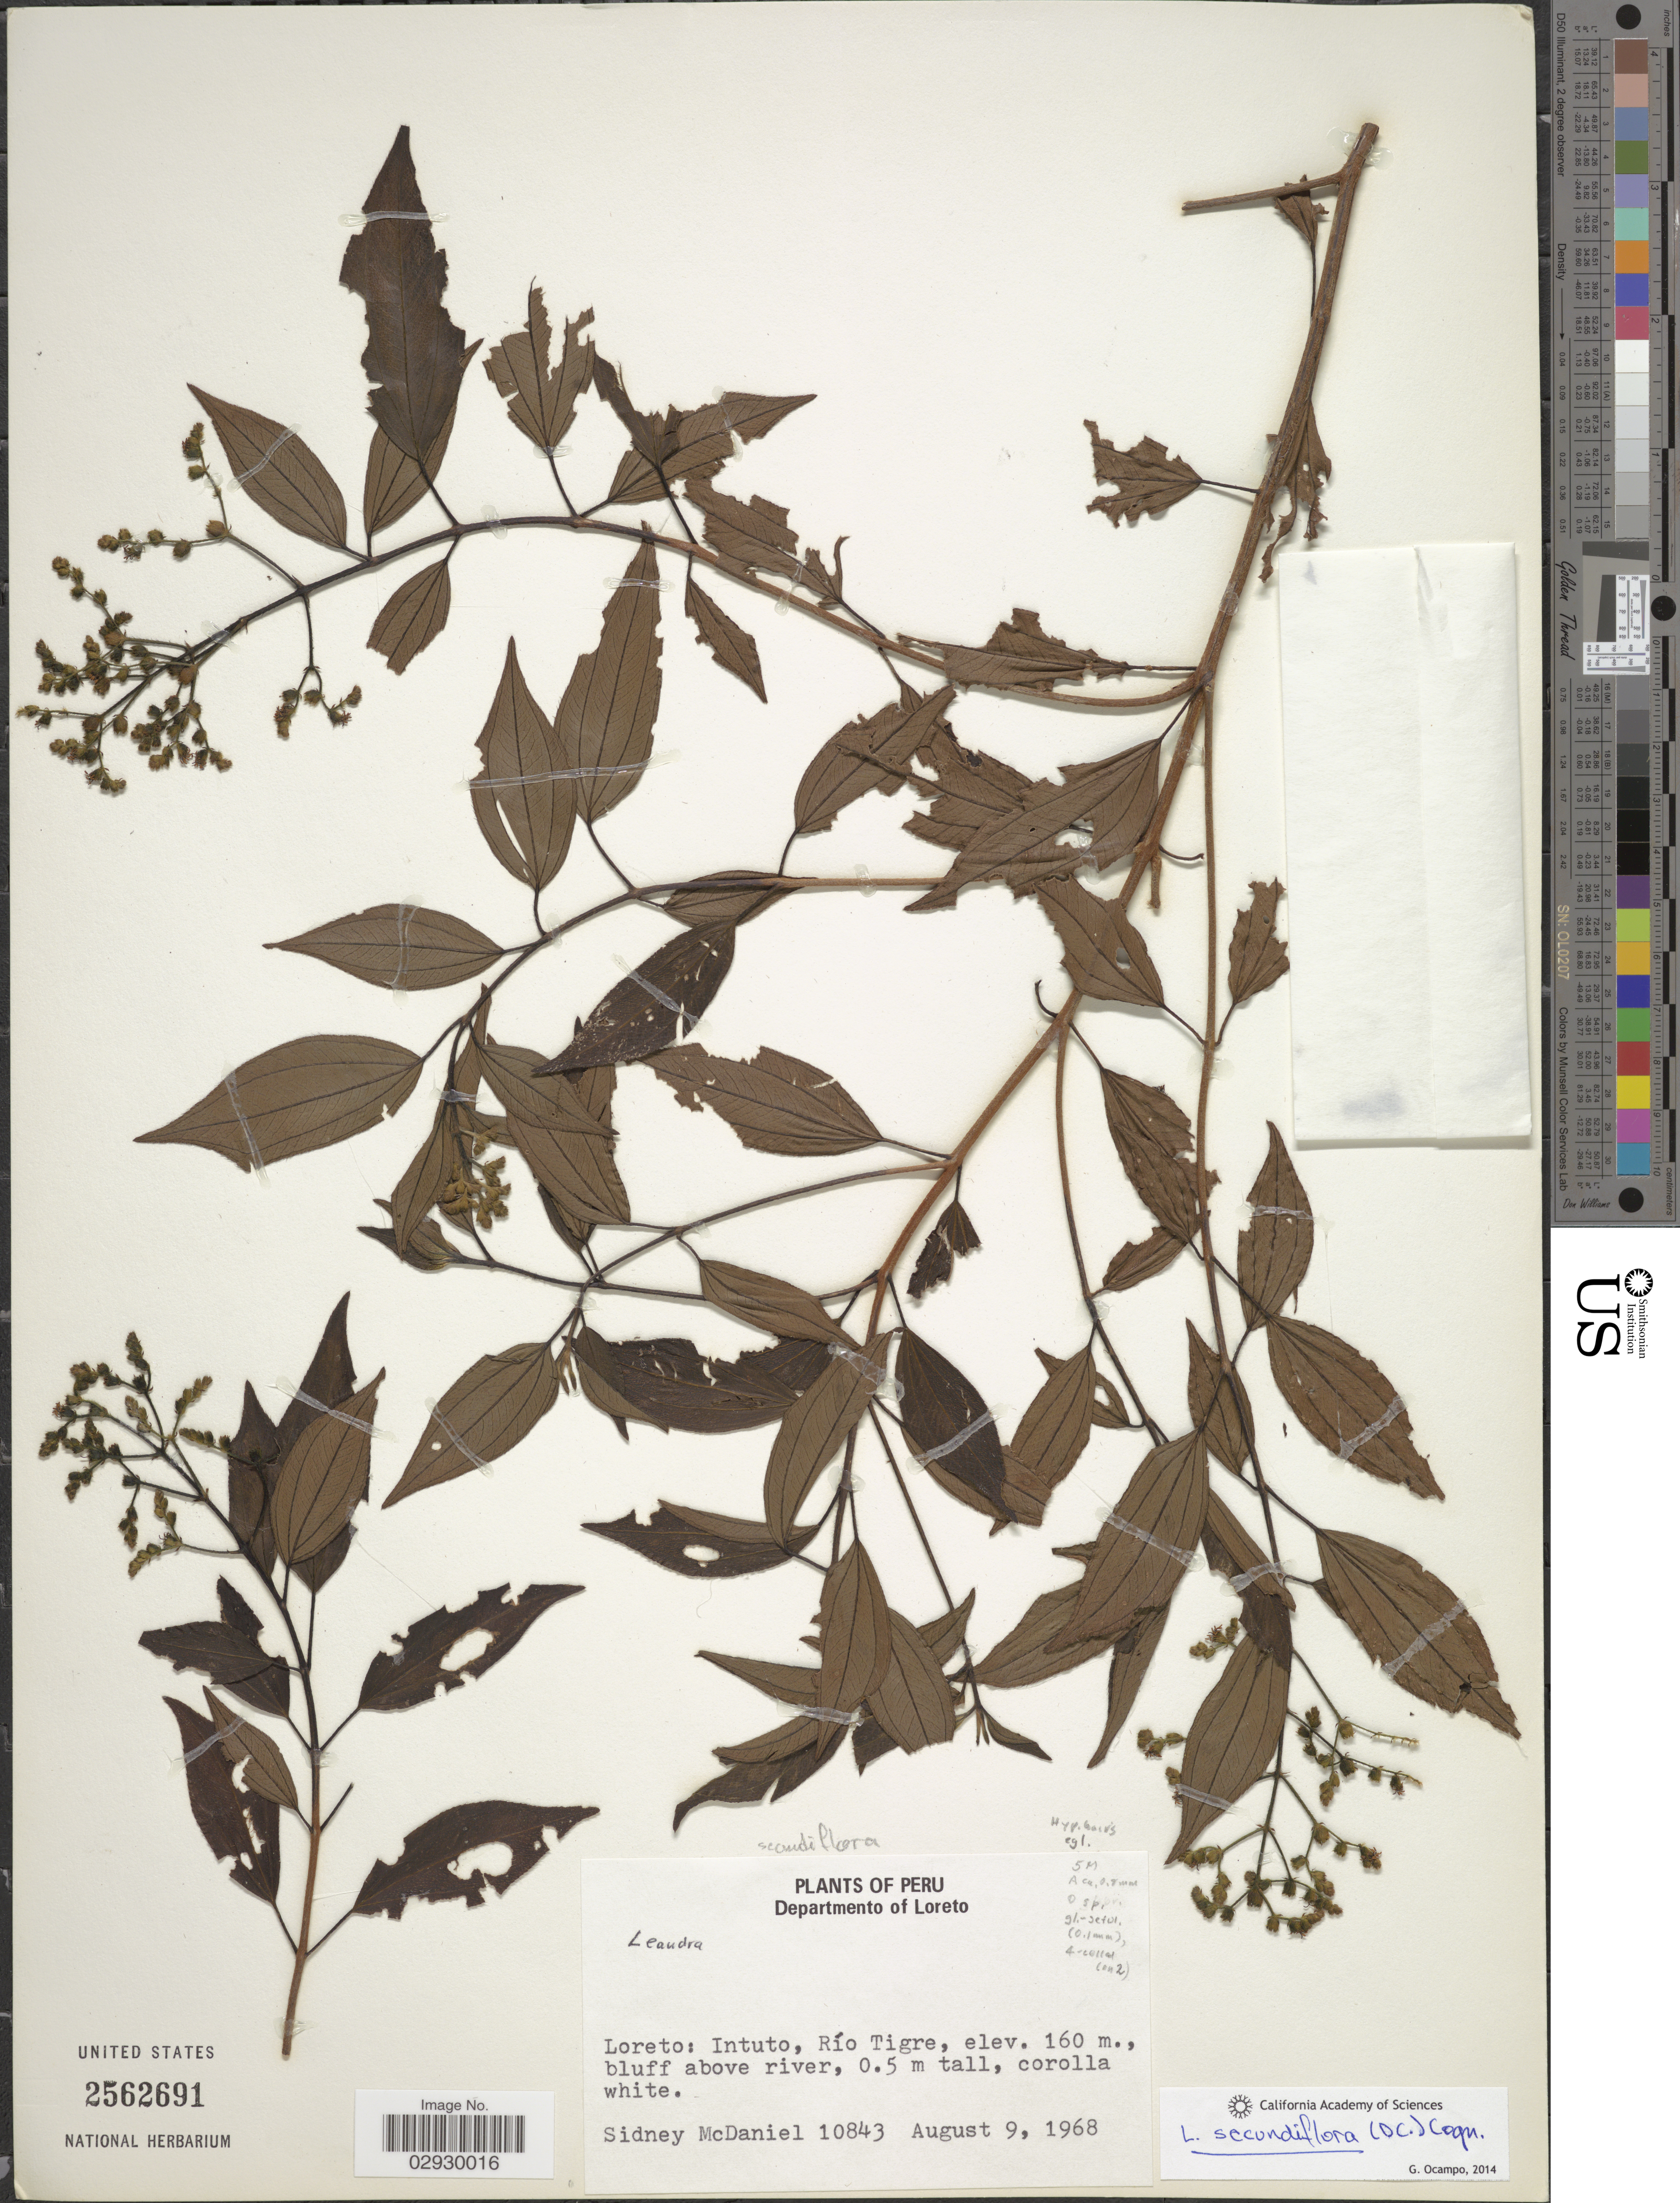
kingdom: Plantae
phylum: Tracheophyta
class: Magnoliopsida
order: Myrtales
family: Melastomataceae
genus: Leandra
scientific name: Leandra secundiflora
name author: (DC.) Cogn.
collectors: S. McDaniel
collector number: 10843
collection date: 1968-08-09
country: Peru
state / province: Loreto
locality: Departmento of Loreto, Intuto, Río Tigre.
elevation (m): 160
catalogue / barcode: US 2562691